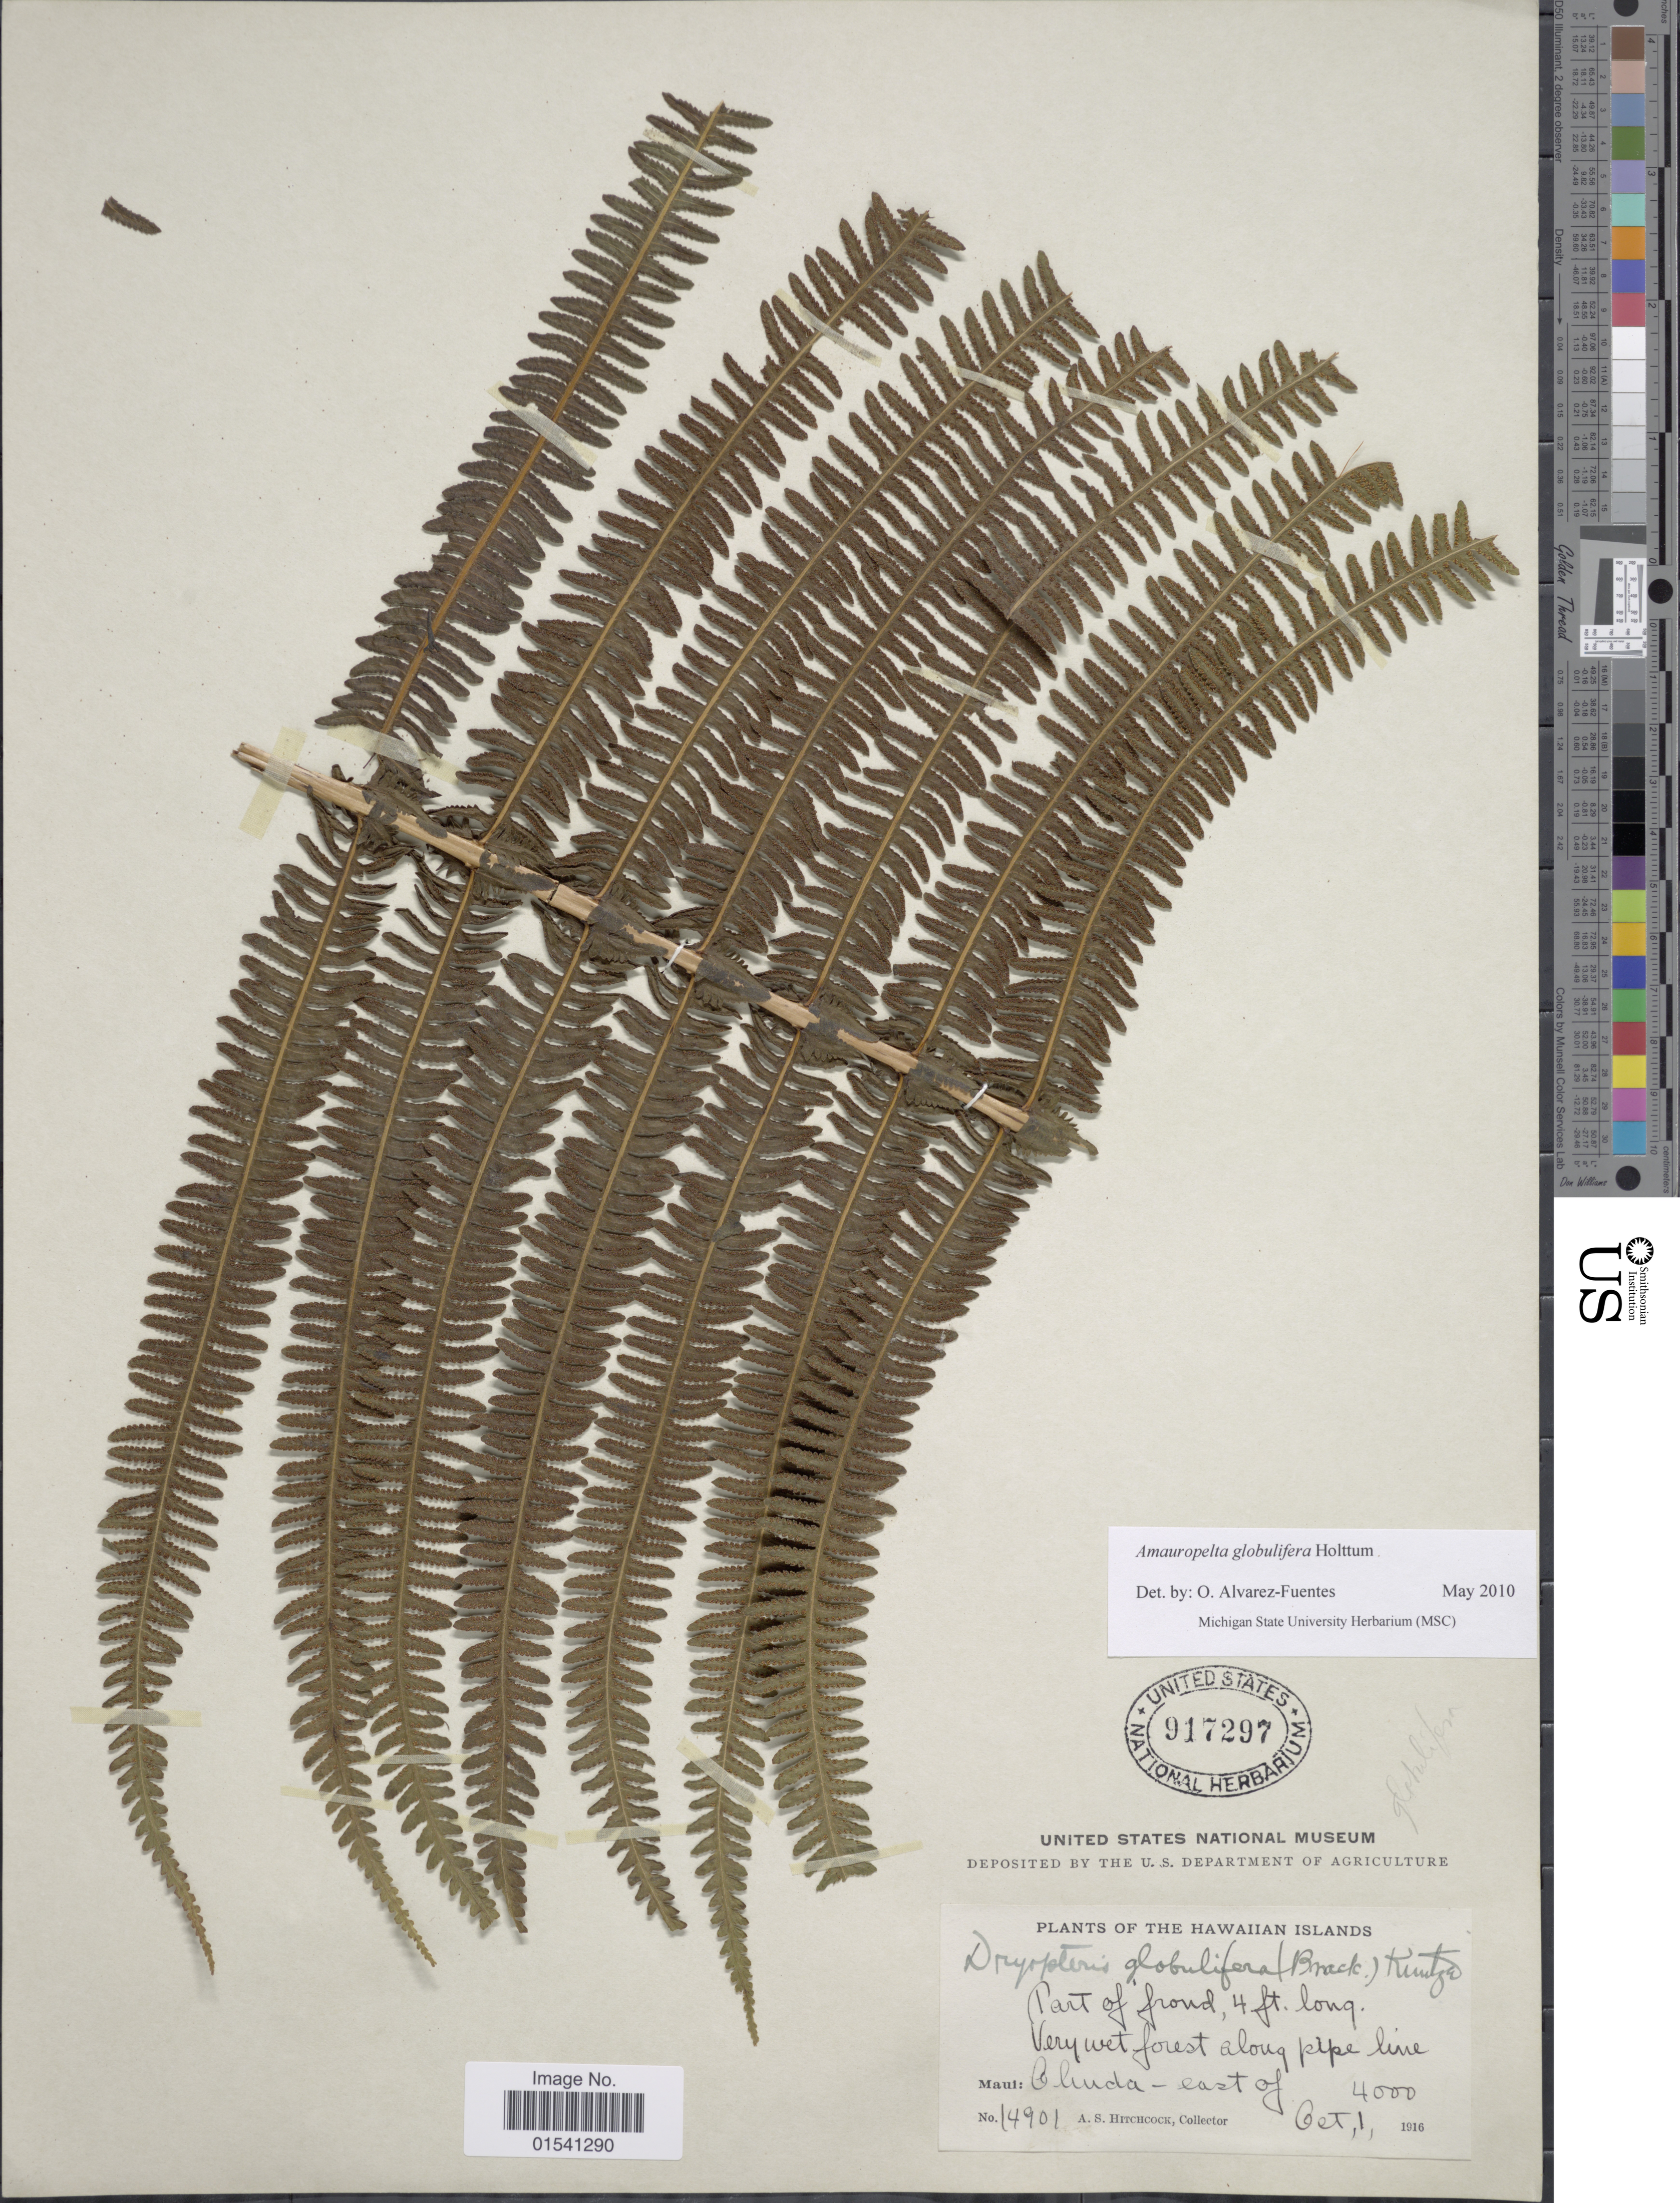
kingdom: Plantae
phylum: Tracheophyta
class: Polypodiopsida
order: Polypodiales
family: Thelypteridaceae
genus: Amauropelta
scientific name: Amauropelta globulifera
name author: (Brack.) Holttum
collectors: A. S. Hitchcock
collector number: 14901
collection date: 1916-10-01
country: United States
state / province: Hawaii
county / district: Maui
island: Maui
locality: The Hawaiian islands, Maui: Ohuda - east of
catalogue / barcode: US 917297